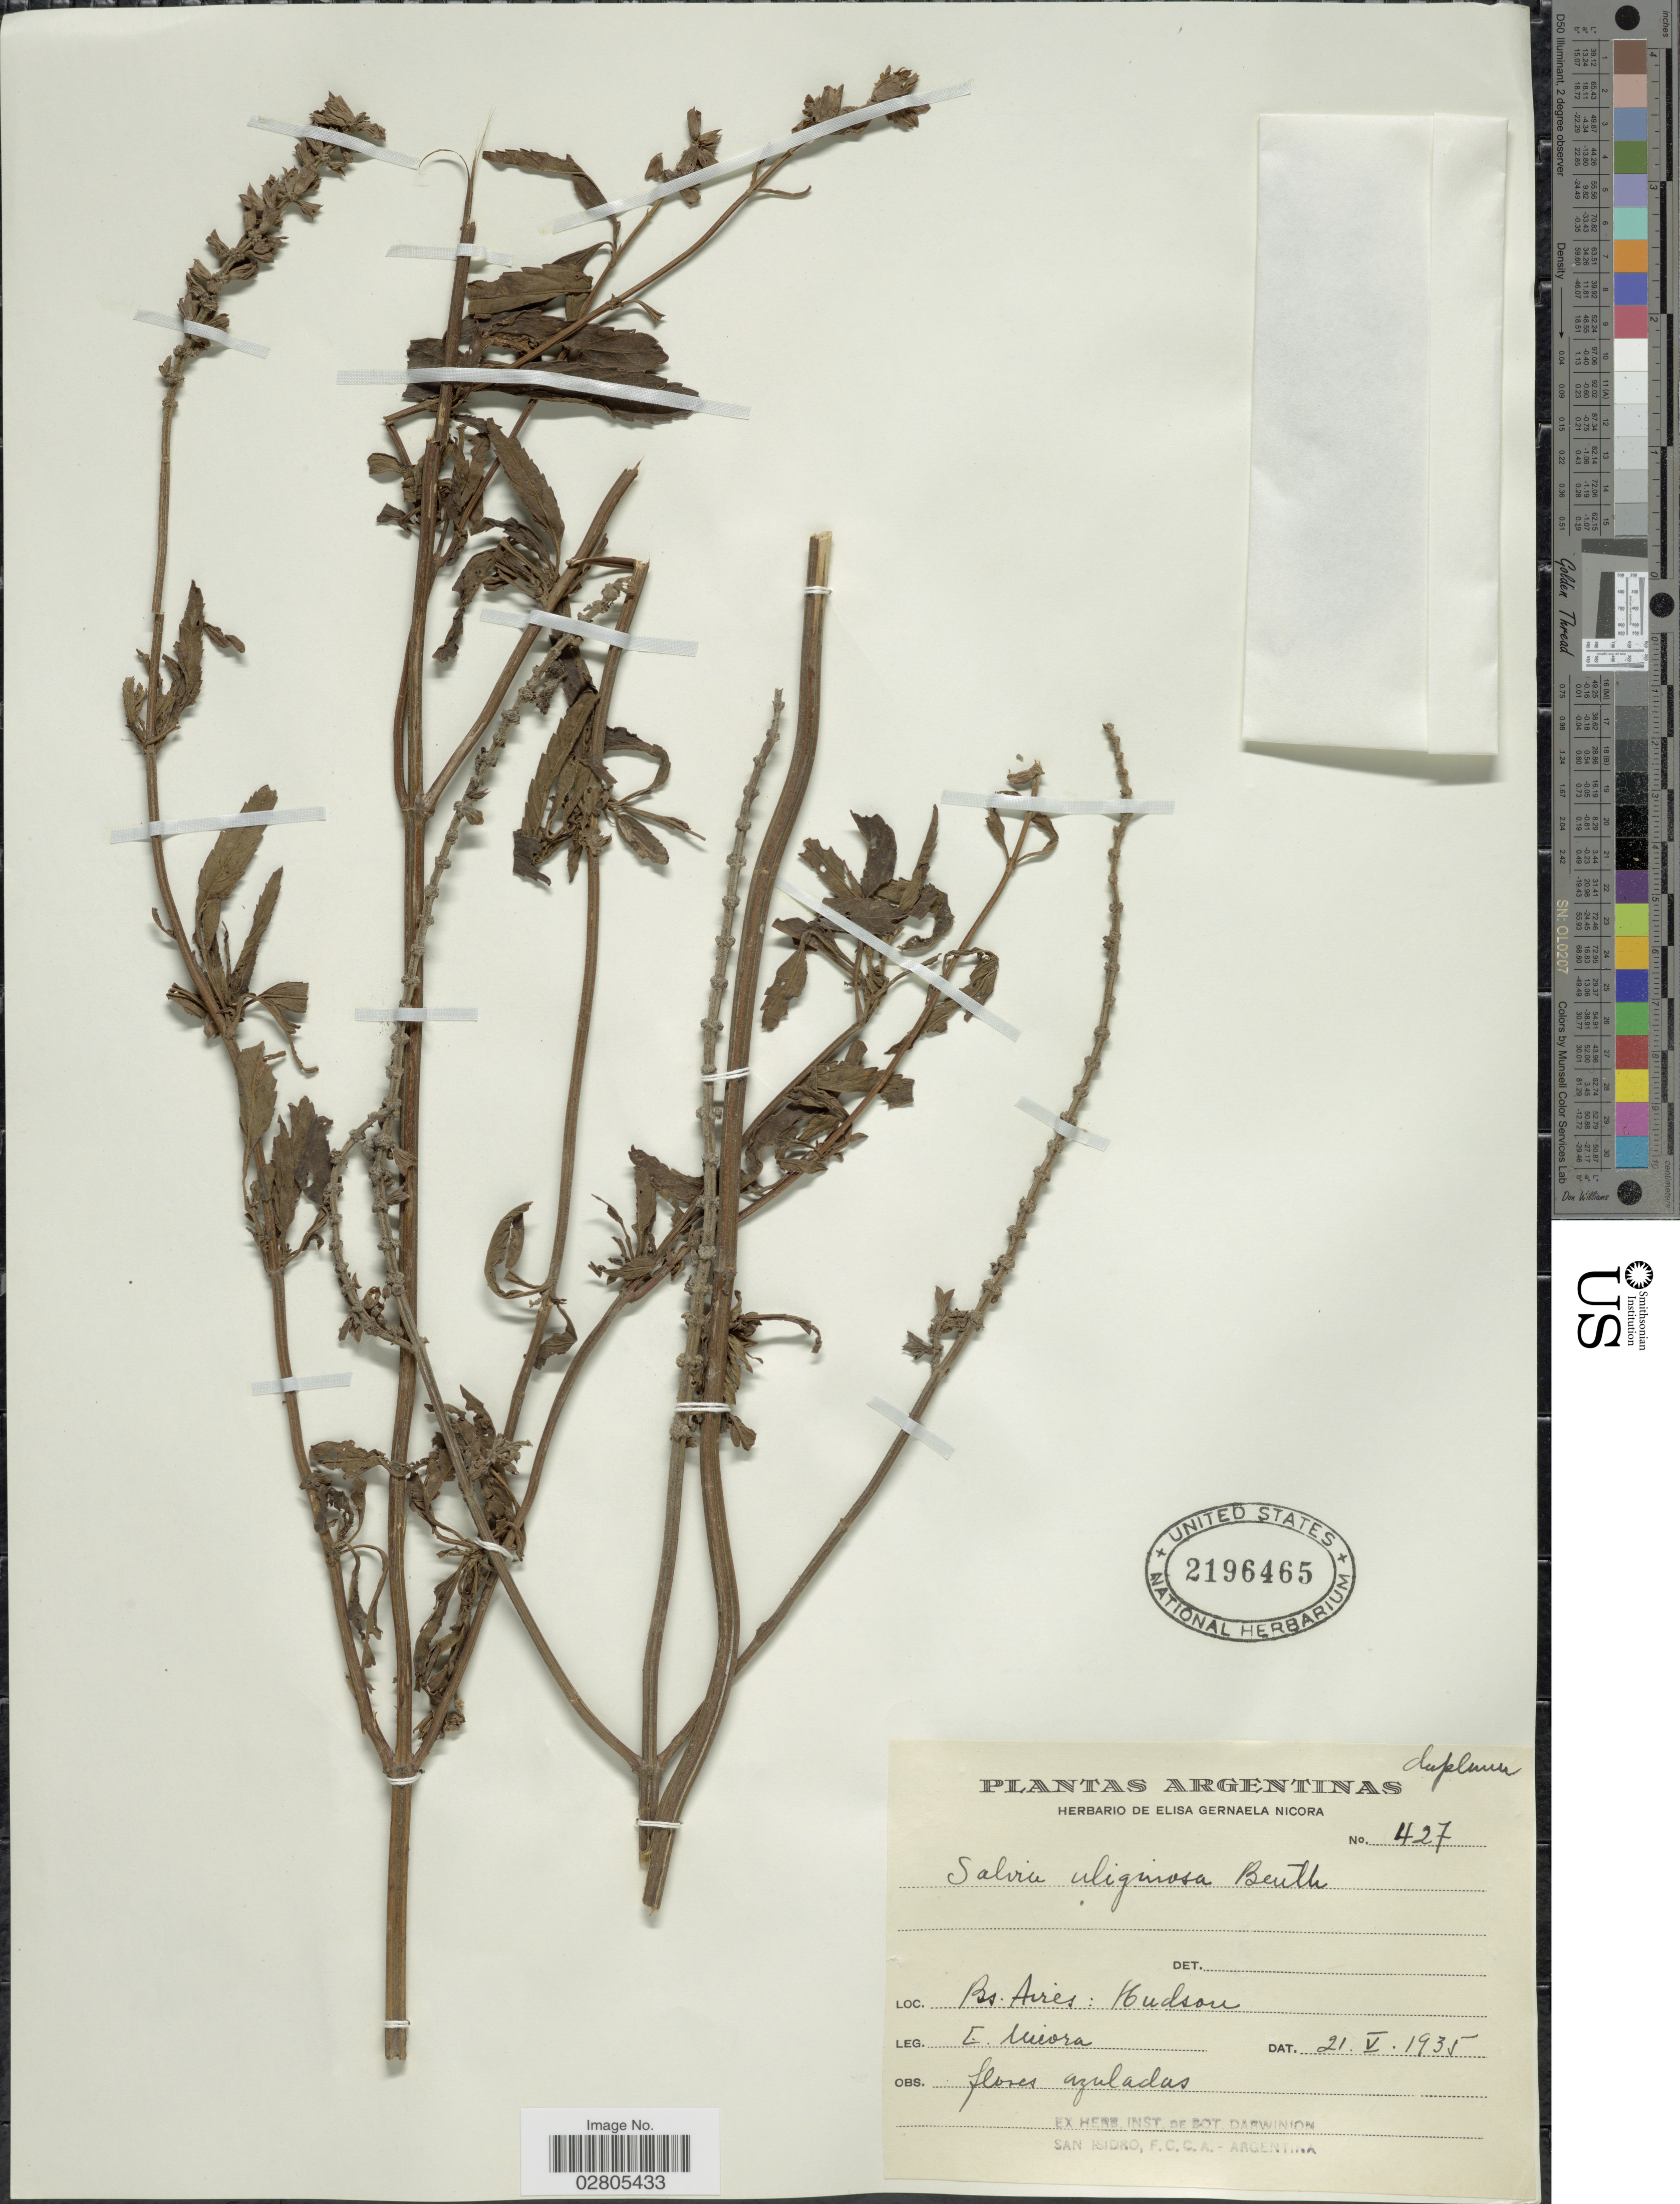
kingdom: Plantae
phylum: Tracheophyta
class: Magnoliopsida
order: Lamiales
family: Lamiaceae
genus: Salvia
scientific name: Salvia uliginosa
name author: Benth.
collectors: E. G. Nicora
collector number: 427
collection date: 1935-05-21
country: Argentina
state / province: Buenos Aires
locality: Hudson.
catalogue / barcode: US 2196465